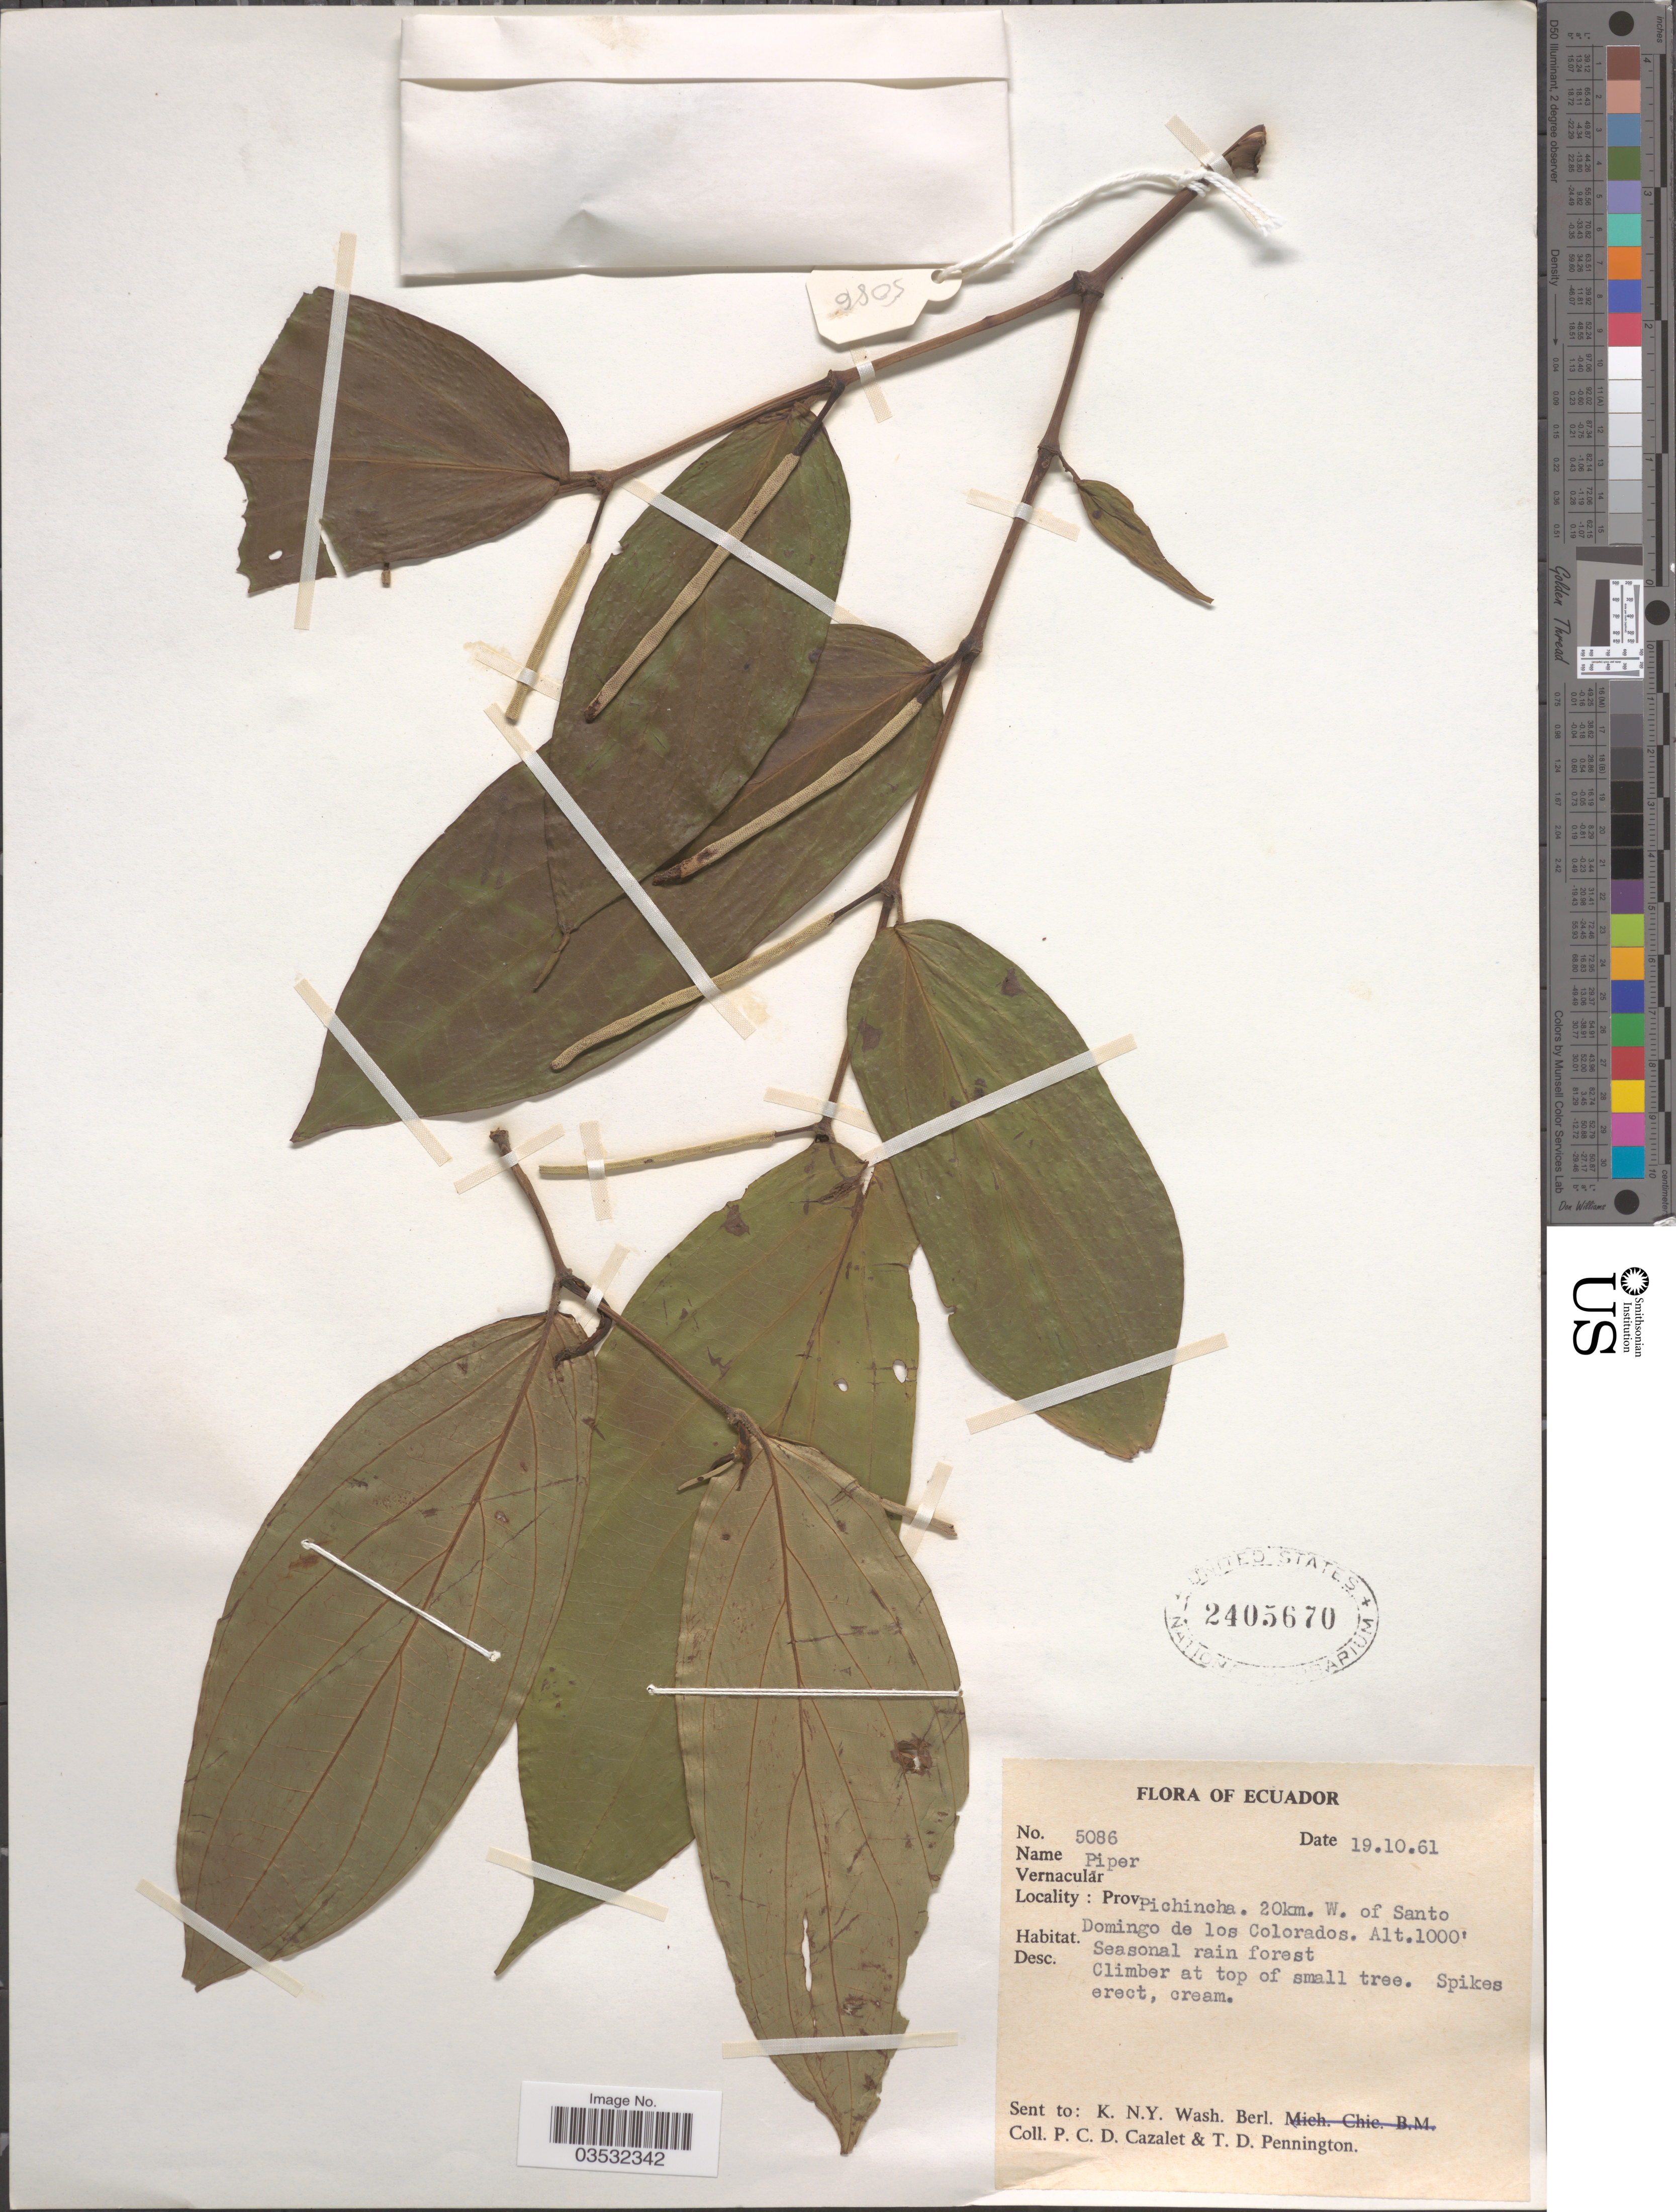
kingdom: Plantae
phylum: Tracheophyta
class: Magnoliopsida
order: Piperales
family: Piperaceae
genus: Piper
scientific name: Piper sp.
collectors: P. C. D. Cazalet & T. D. Pennington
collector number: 5086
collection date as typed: Transcribed d/m/y: 19/10/61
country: Ecuador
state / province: Pichincha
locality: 20km. W. of Santo Domingo de los Colorados.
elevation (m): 305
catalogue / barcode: US 2405670